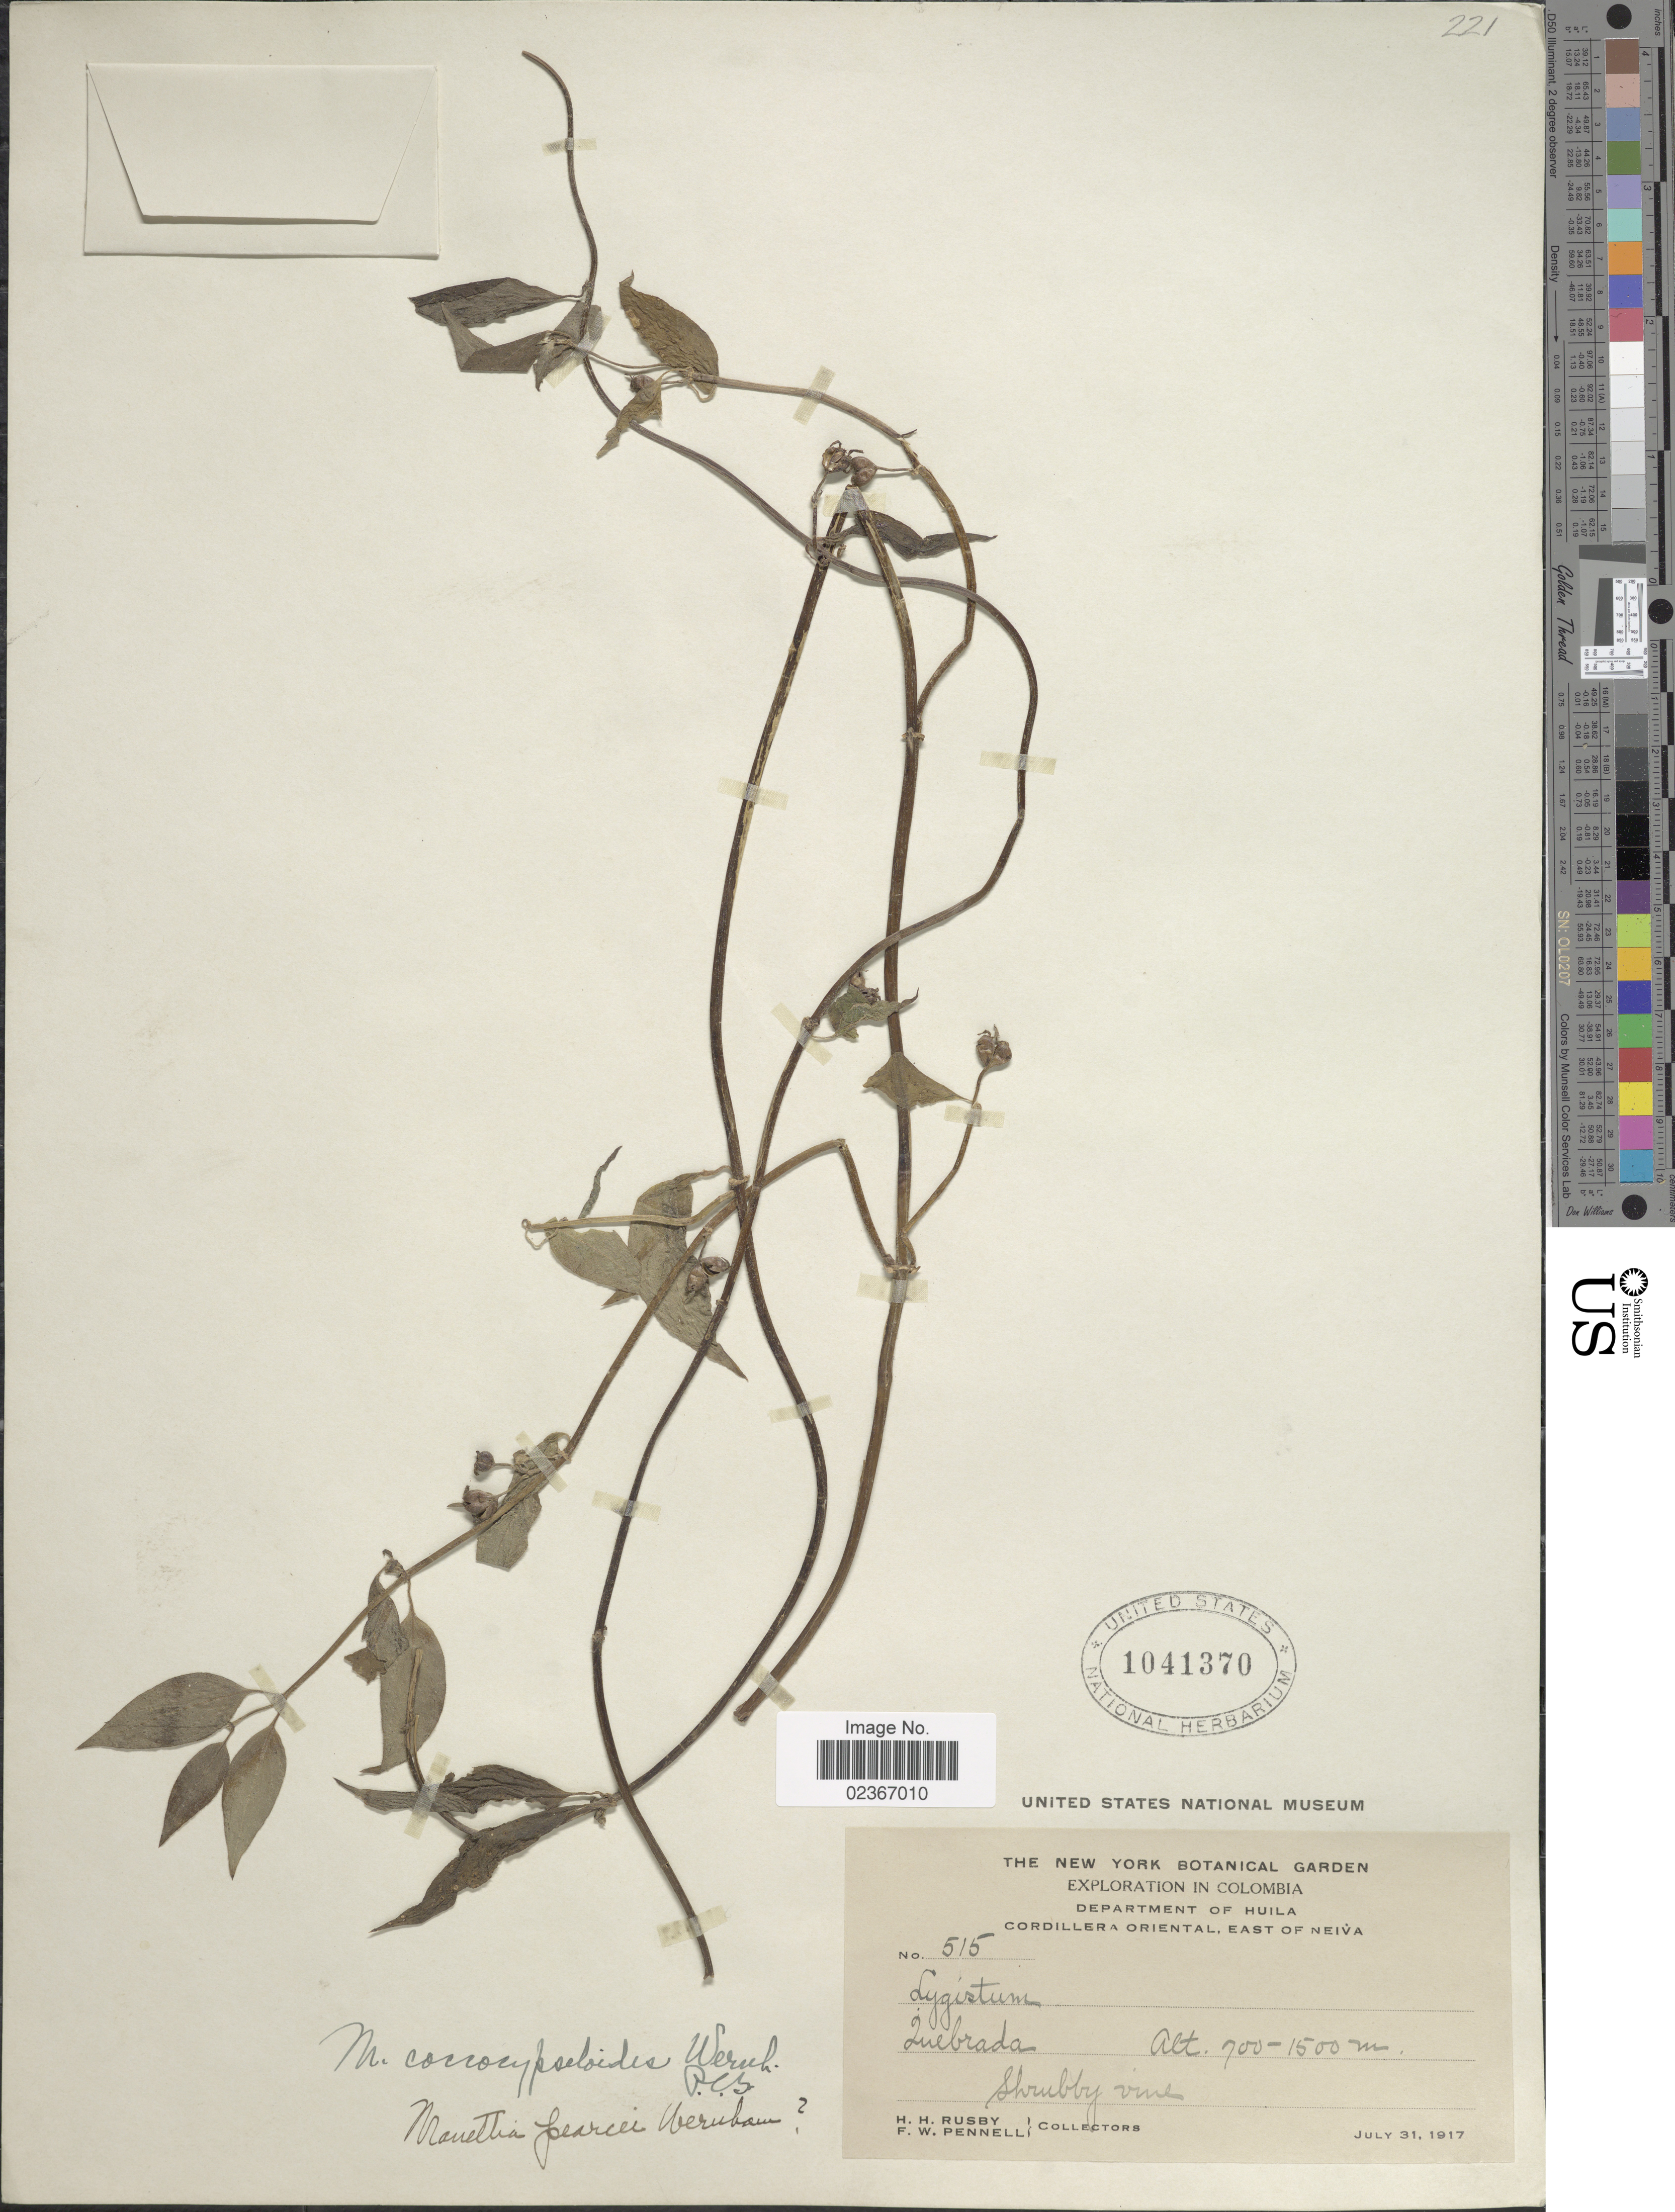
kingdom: Plantae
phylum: Tracheophyta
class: Magnoliopsida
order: Gentianales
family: Rubiaceae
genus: Manettia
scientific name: Manettia coccocypseloides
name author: Wernham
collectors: H. H. Rusby & F. W. Pennell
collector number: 515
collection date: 1917-07-31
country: Colombia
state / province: Huila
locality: Department of Huila. Cordillera Oriental, East of Neiva, Quebrada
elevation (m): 700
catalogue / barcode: US 1041370